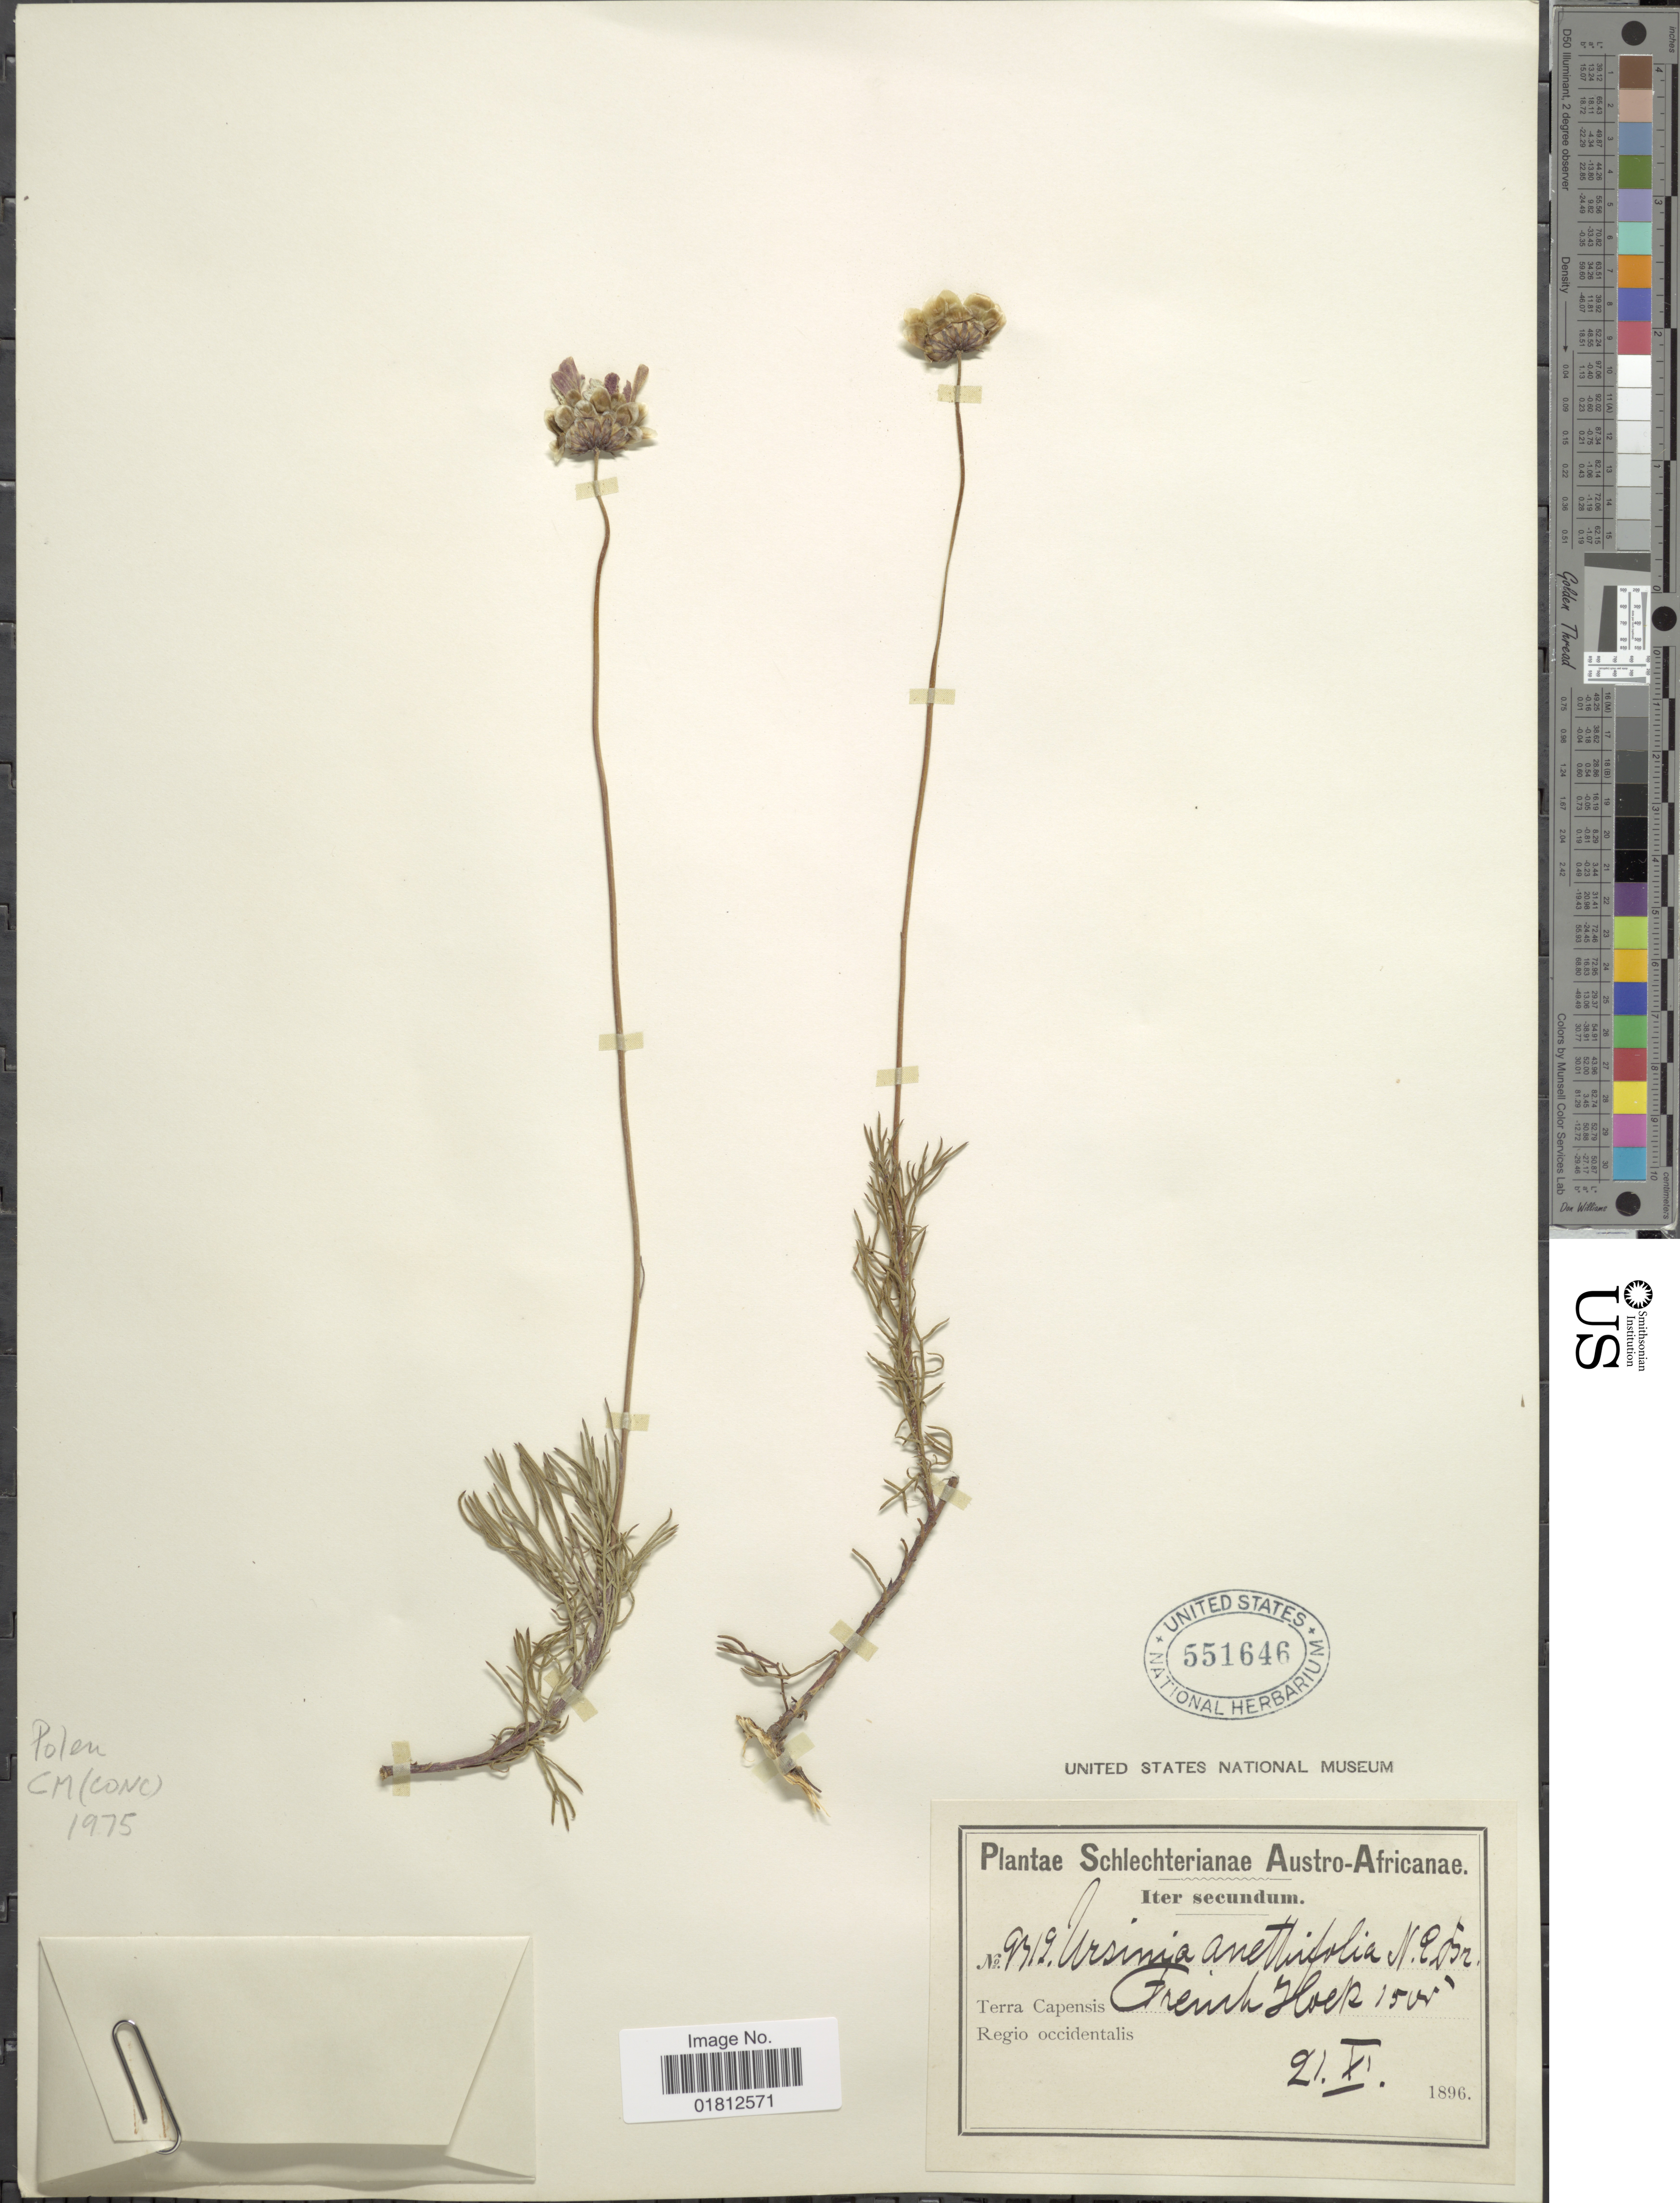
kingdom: Plantae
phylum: Tracheophyta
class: Magnoliopsida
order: Asterales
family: Asteraceae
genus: Ursinia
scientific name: Ursinia anethifolia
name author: N.E. Br.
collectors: Schlechter, --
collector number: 9319*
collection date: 1896-11-21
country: South Africa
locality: Austro-Africanae, French Hook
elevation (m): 457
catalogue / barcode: US 551646